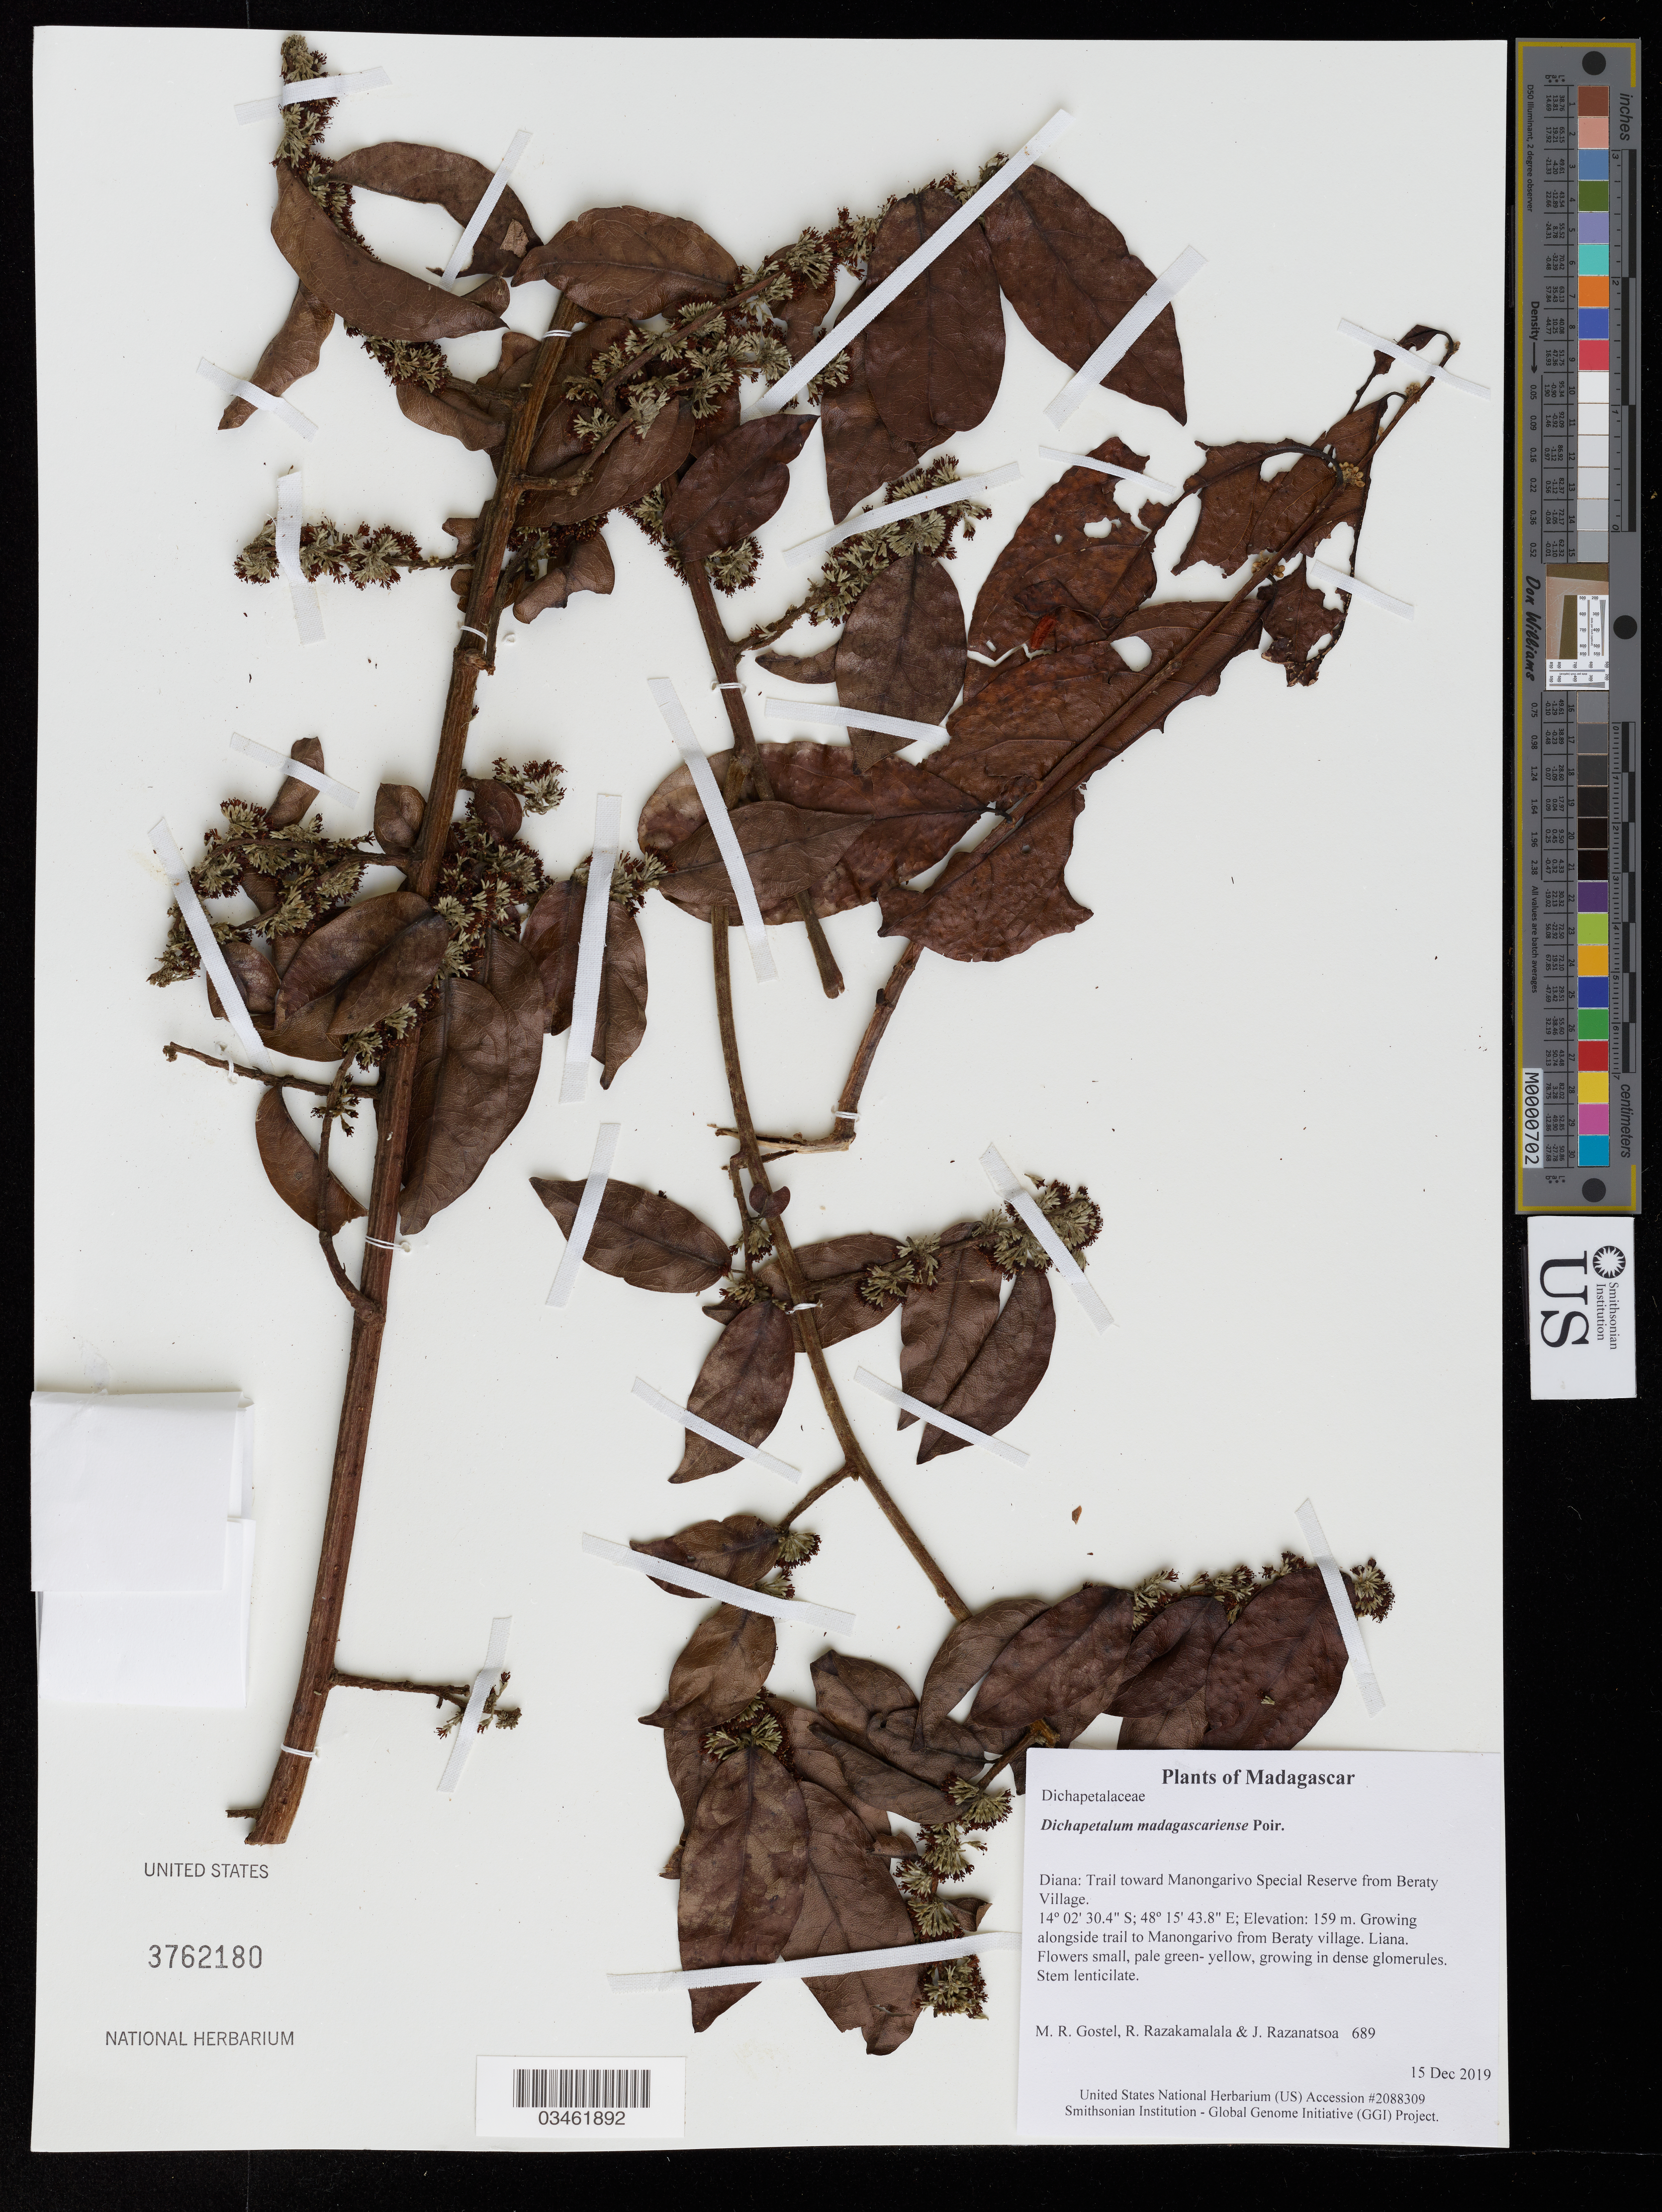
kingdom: Plantae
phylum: Tracheophyta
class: Magnoliopsida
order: Malpighiales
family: Dichapetalaceae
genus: Dichapetalum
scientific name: Dichapetalum madagascariense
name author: Poir.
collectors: M. R. Gostel, R. Razakamalala & J. Razanatsoa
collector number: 689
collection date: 2019-12-15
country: Madagascar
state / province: Diana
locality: Trail toward Manongarivo Special Reserve from Beraty Village. Alongside trail to Manongarivo from Beraty village.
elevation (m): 159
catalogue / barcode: US 3762180